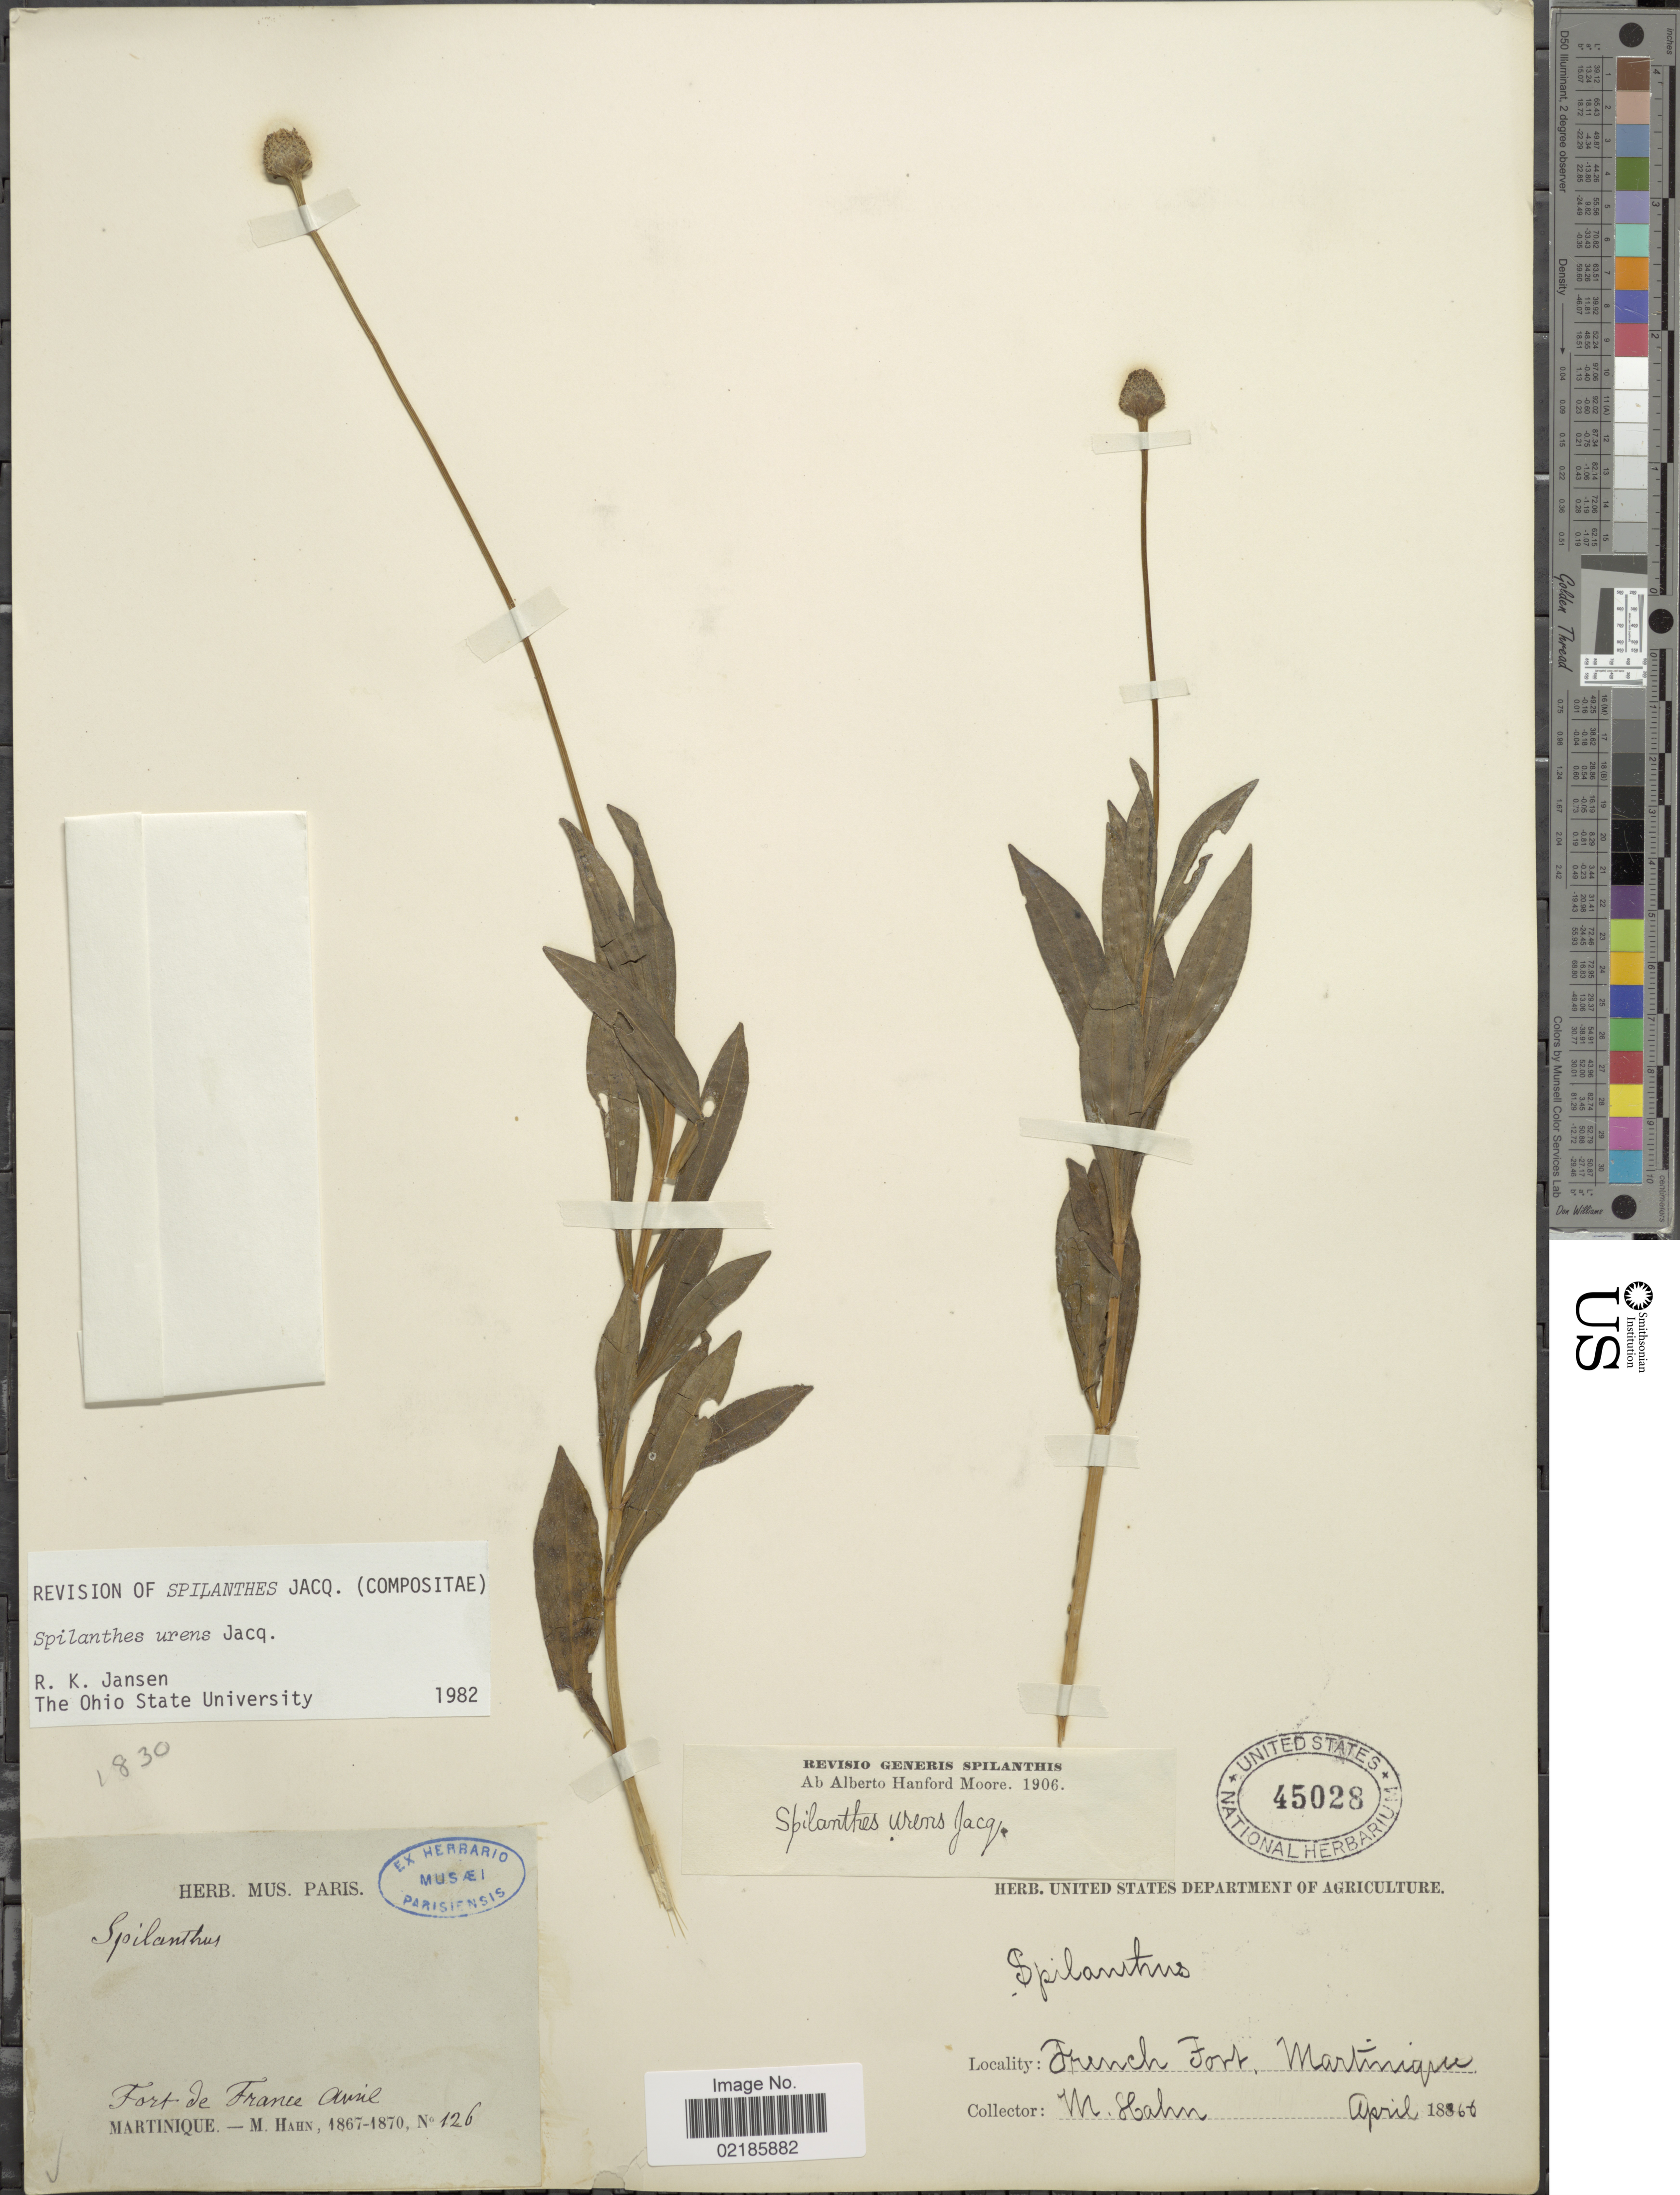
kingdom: Plantae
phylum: Tracheophyta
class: Magnoliopsida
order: Asterales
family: Asteraceae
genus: Spilanthes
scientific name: Spilanthes urens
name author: Jacq.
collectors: M. Hahn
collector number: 126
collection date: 1866-04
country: Martinique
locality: Fort de France. French Fort. Martinique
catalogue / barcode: US 45028